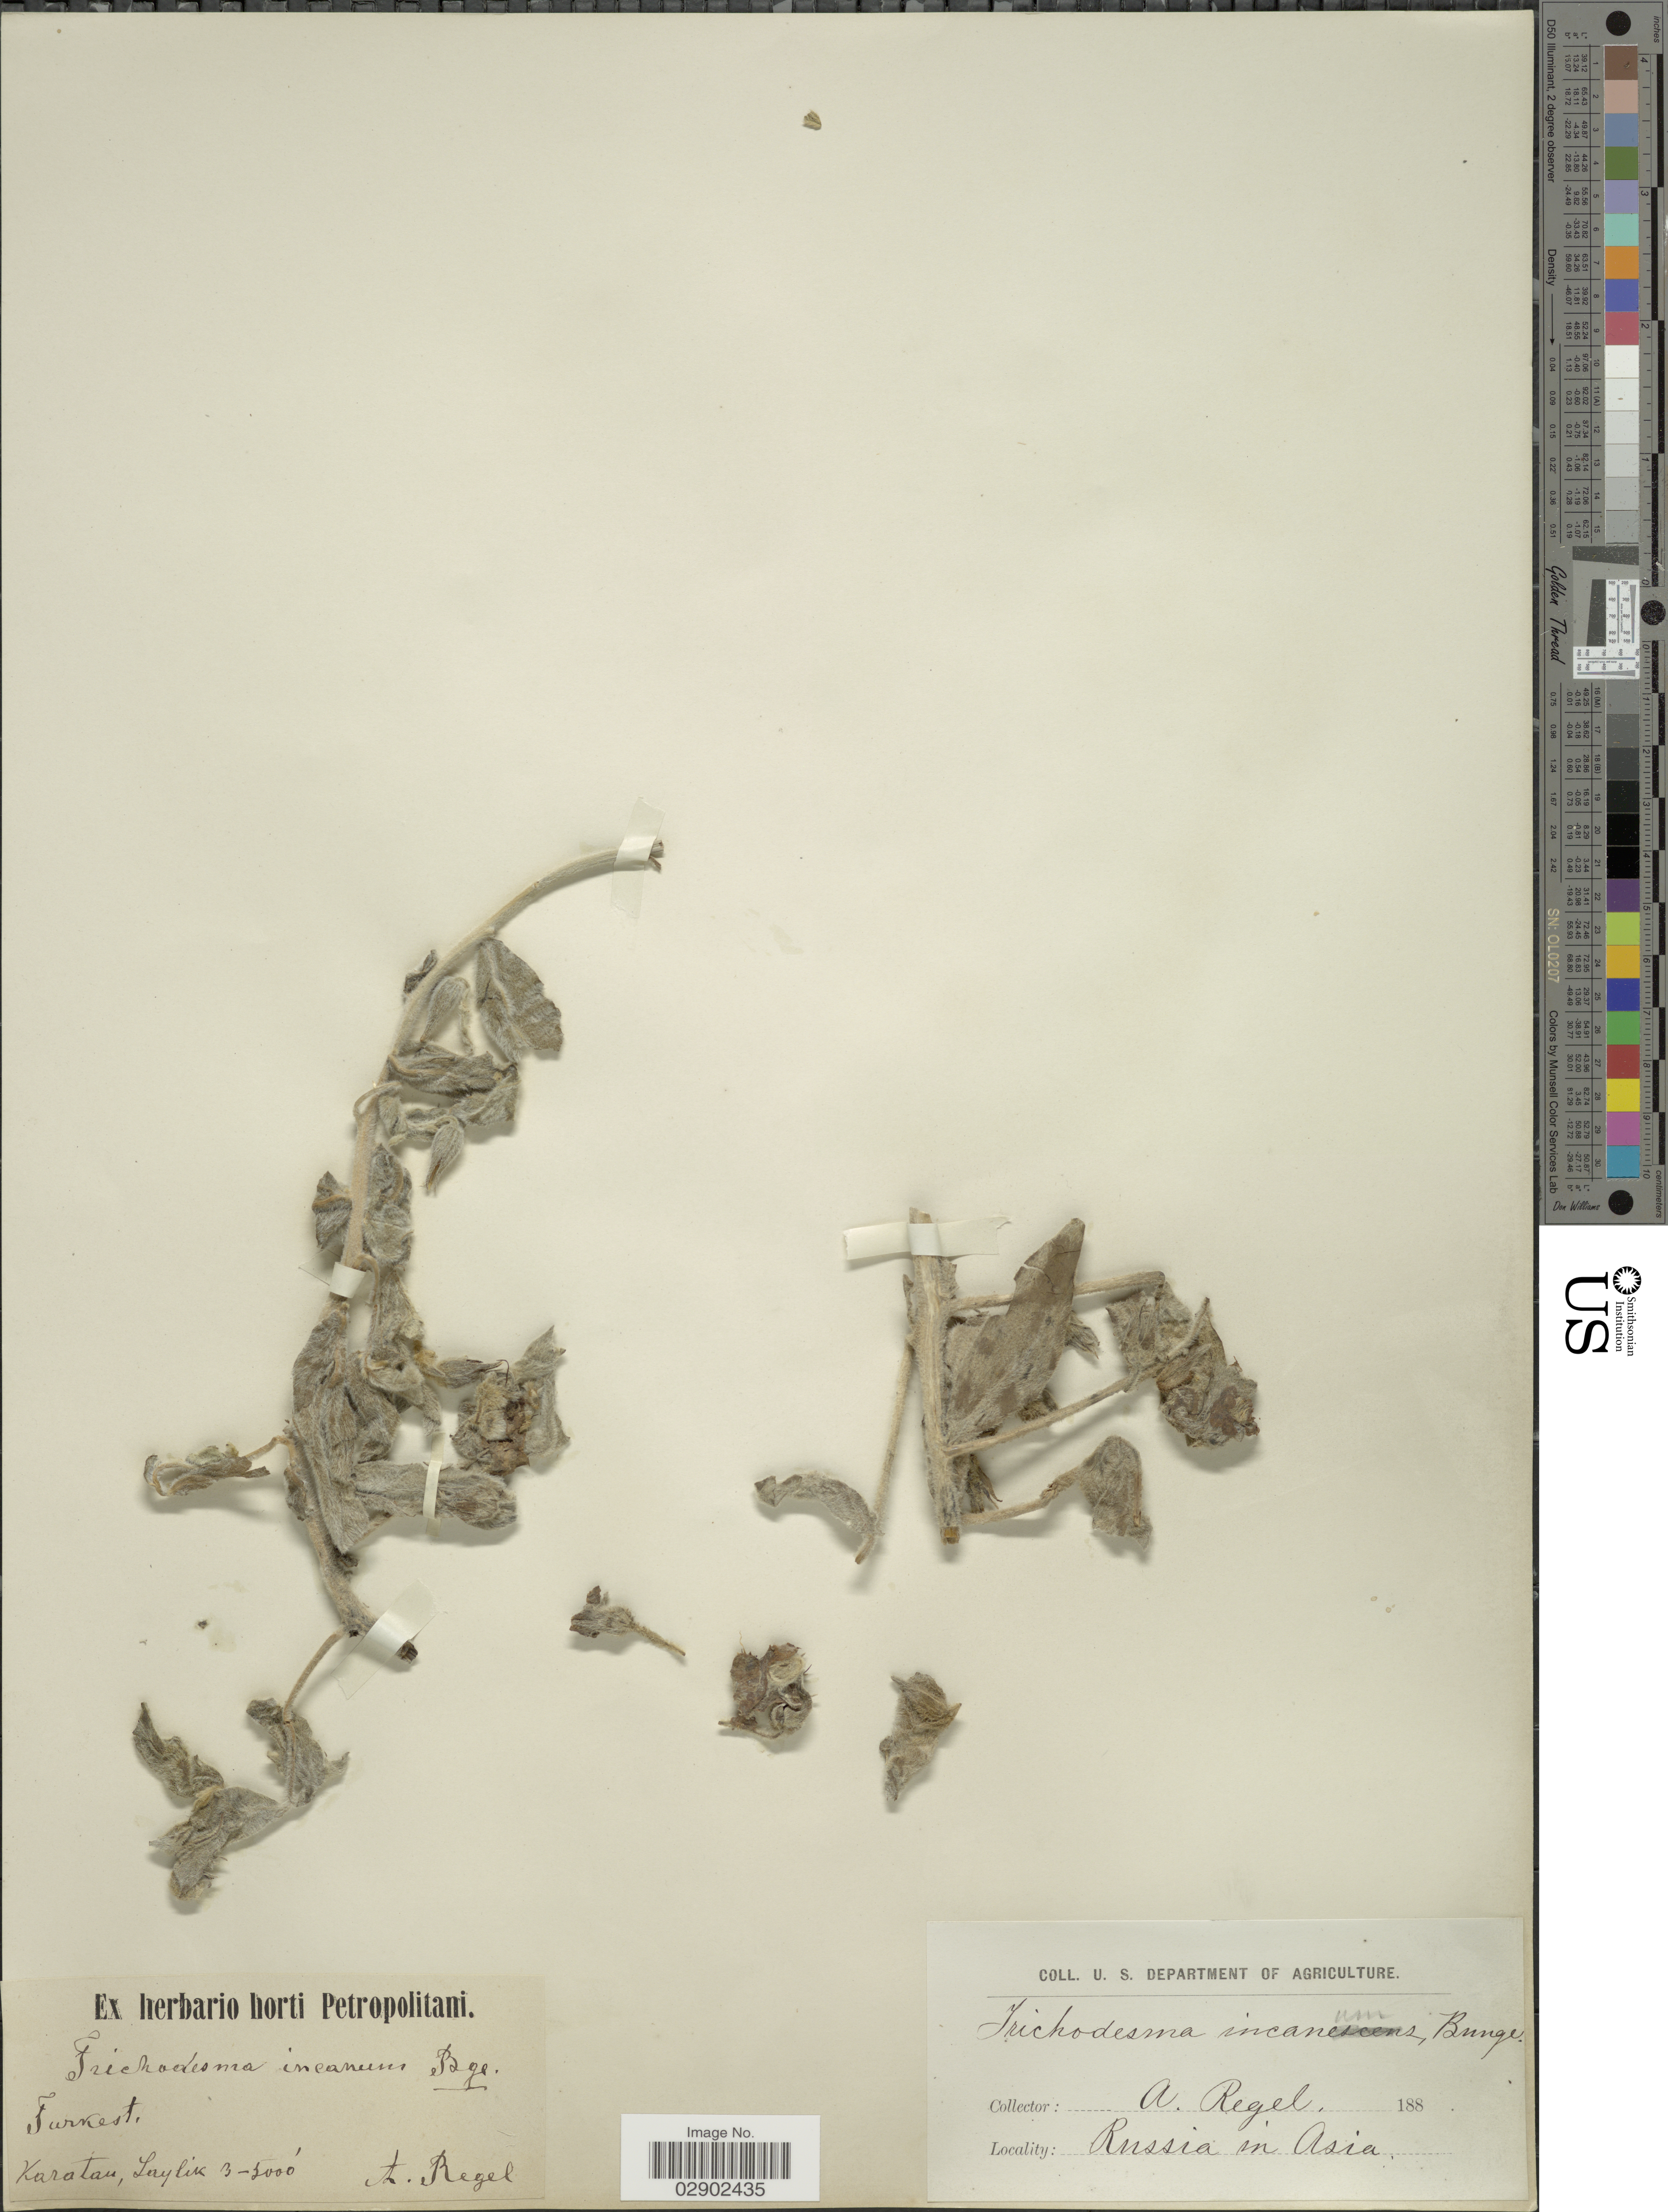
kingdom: Plantae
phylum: Tracheophyta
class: Magnoliopsida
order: Boraginales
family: Boraginaceae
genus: Trichodesma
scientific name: Trichodesma incanum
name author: (Bunge) A. DC.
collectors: A. Regel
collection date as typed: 188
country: Uzbekistan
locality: Russia in Asia. Turkest. Karatau, Laylik [interpreted].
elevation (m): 914